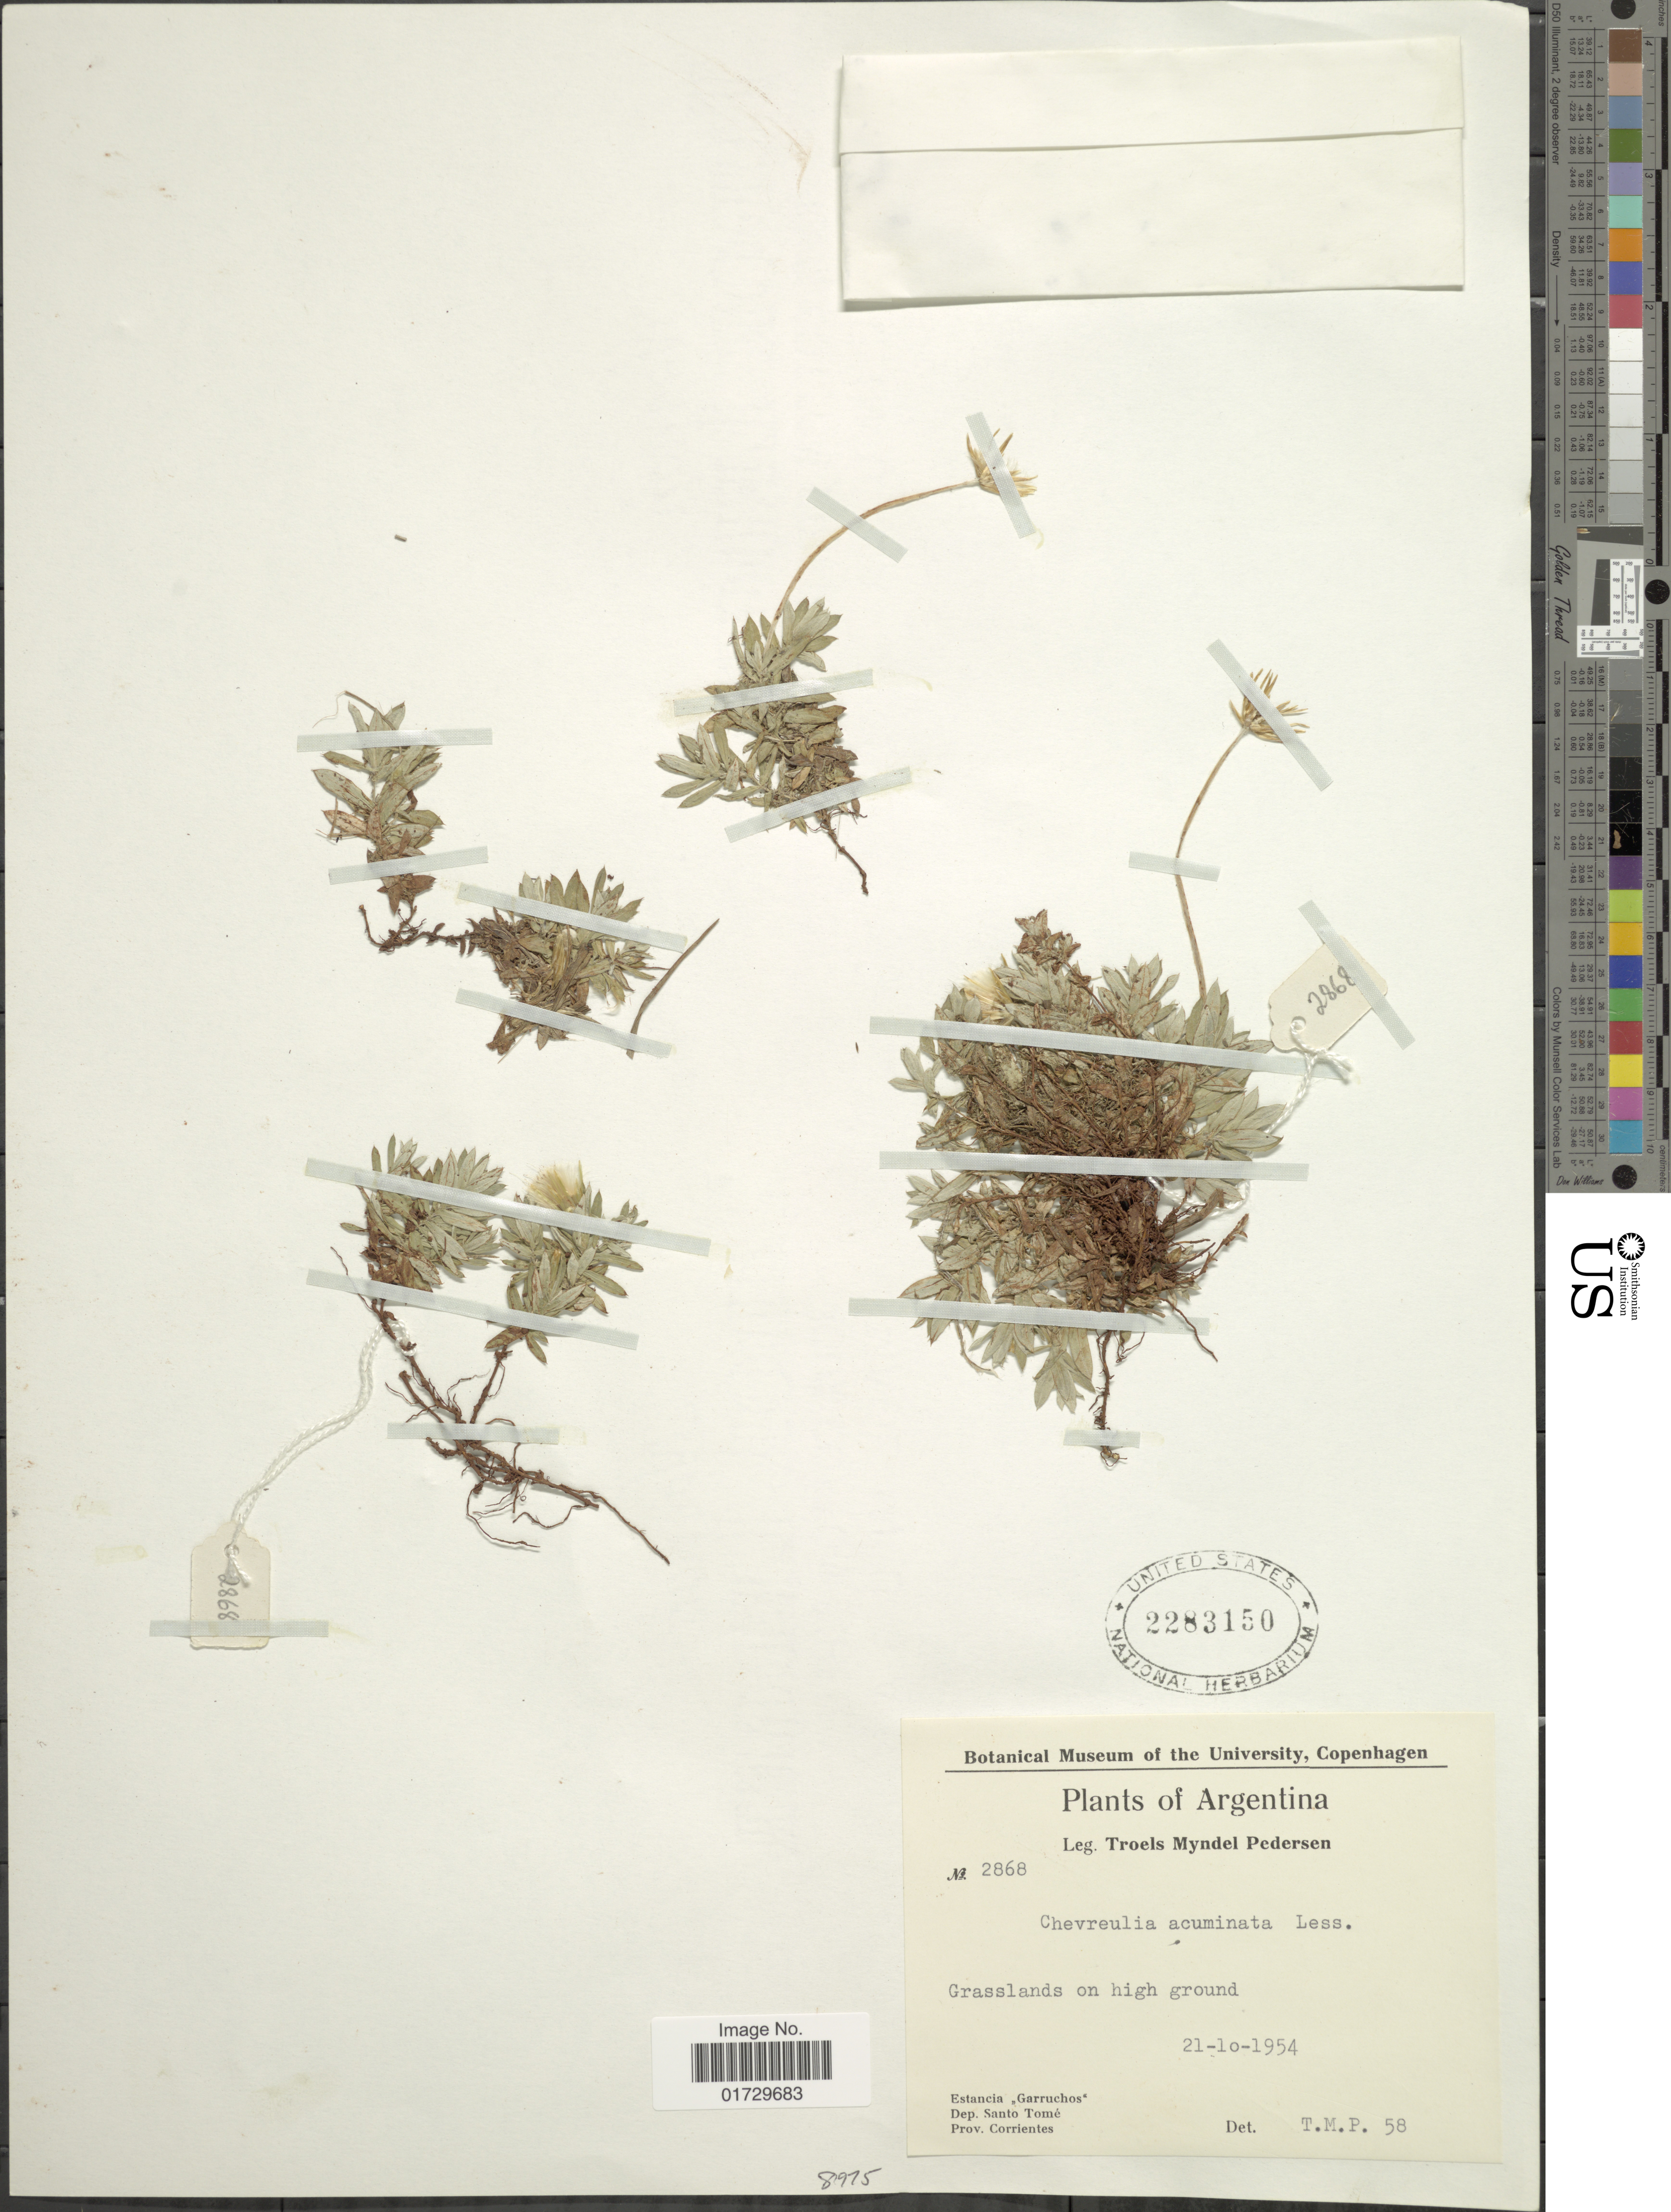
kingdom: Plantae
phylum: Tracheophyta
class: Magnoliopsida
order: Asterales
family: Asteraceae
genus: Chevreulia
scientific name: Chevreulia acuminata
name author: Less.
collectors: T. Pederson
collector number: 2868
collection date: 1954-10-21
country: Argentina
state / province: Corrientes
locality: Estancia "Garruchos" , Dep. Santo Tome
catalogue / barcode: US 2283150